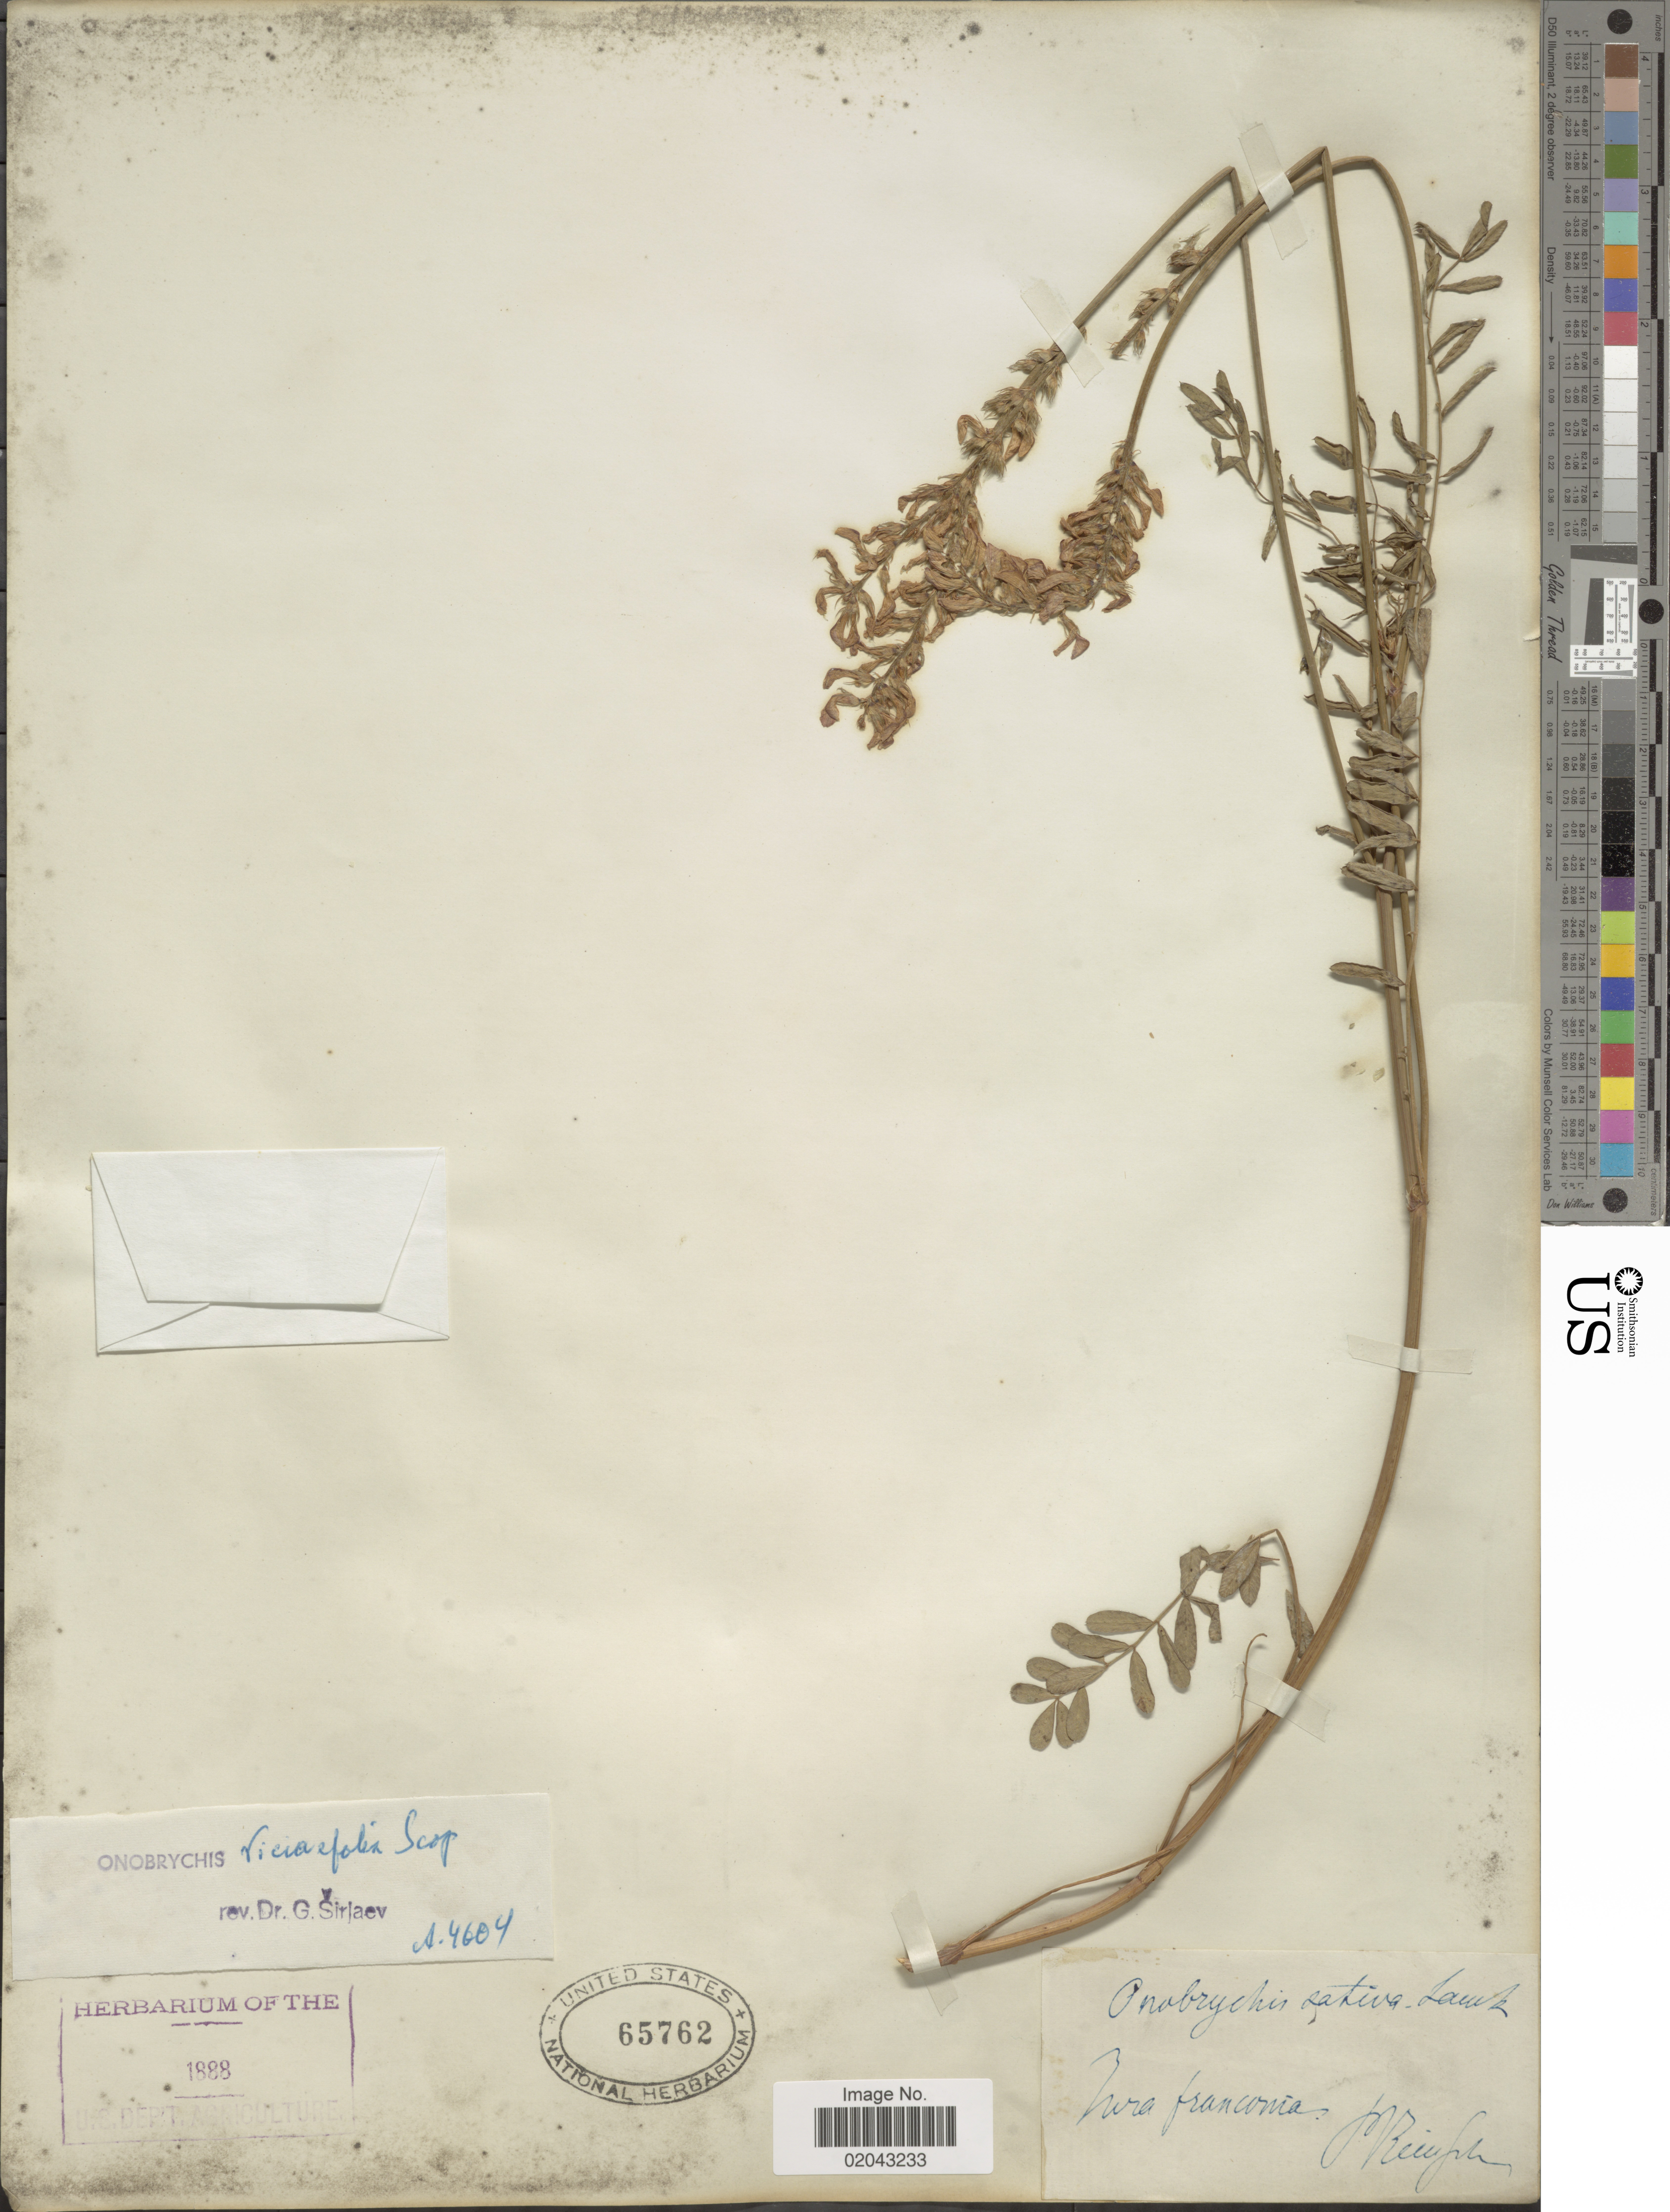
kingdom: Plantae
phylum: Tracheophyta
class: Magnoliopsida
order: Fabales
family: Fabaceae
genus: Onobrychis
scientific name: Onobrychis viciaefolia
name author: Trautv.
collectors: P. F. Reinsch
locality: [illegible text]franconia[interpreted].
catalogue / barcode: US 65762